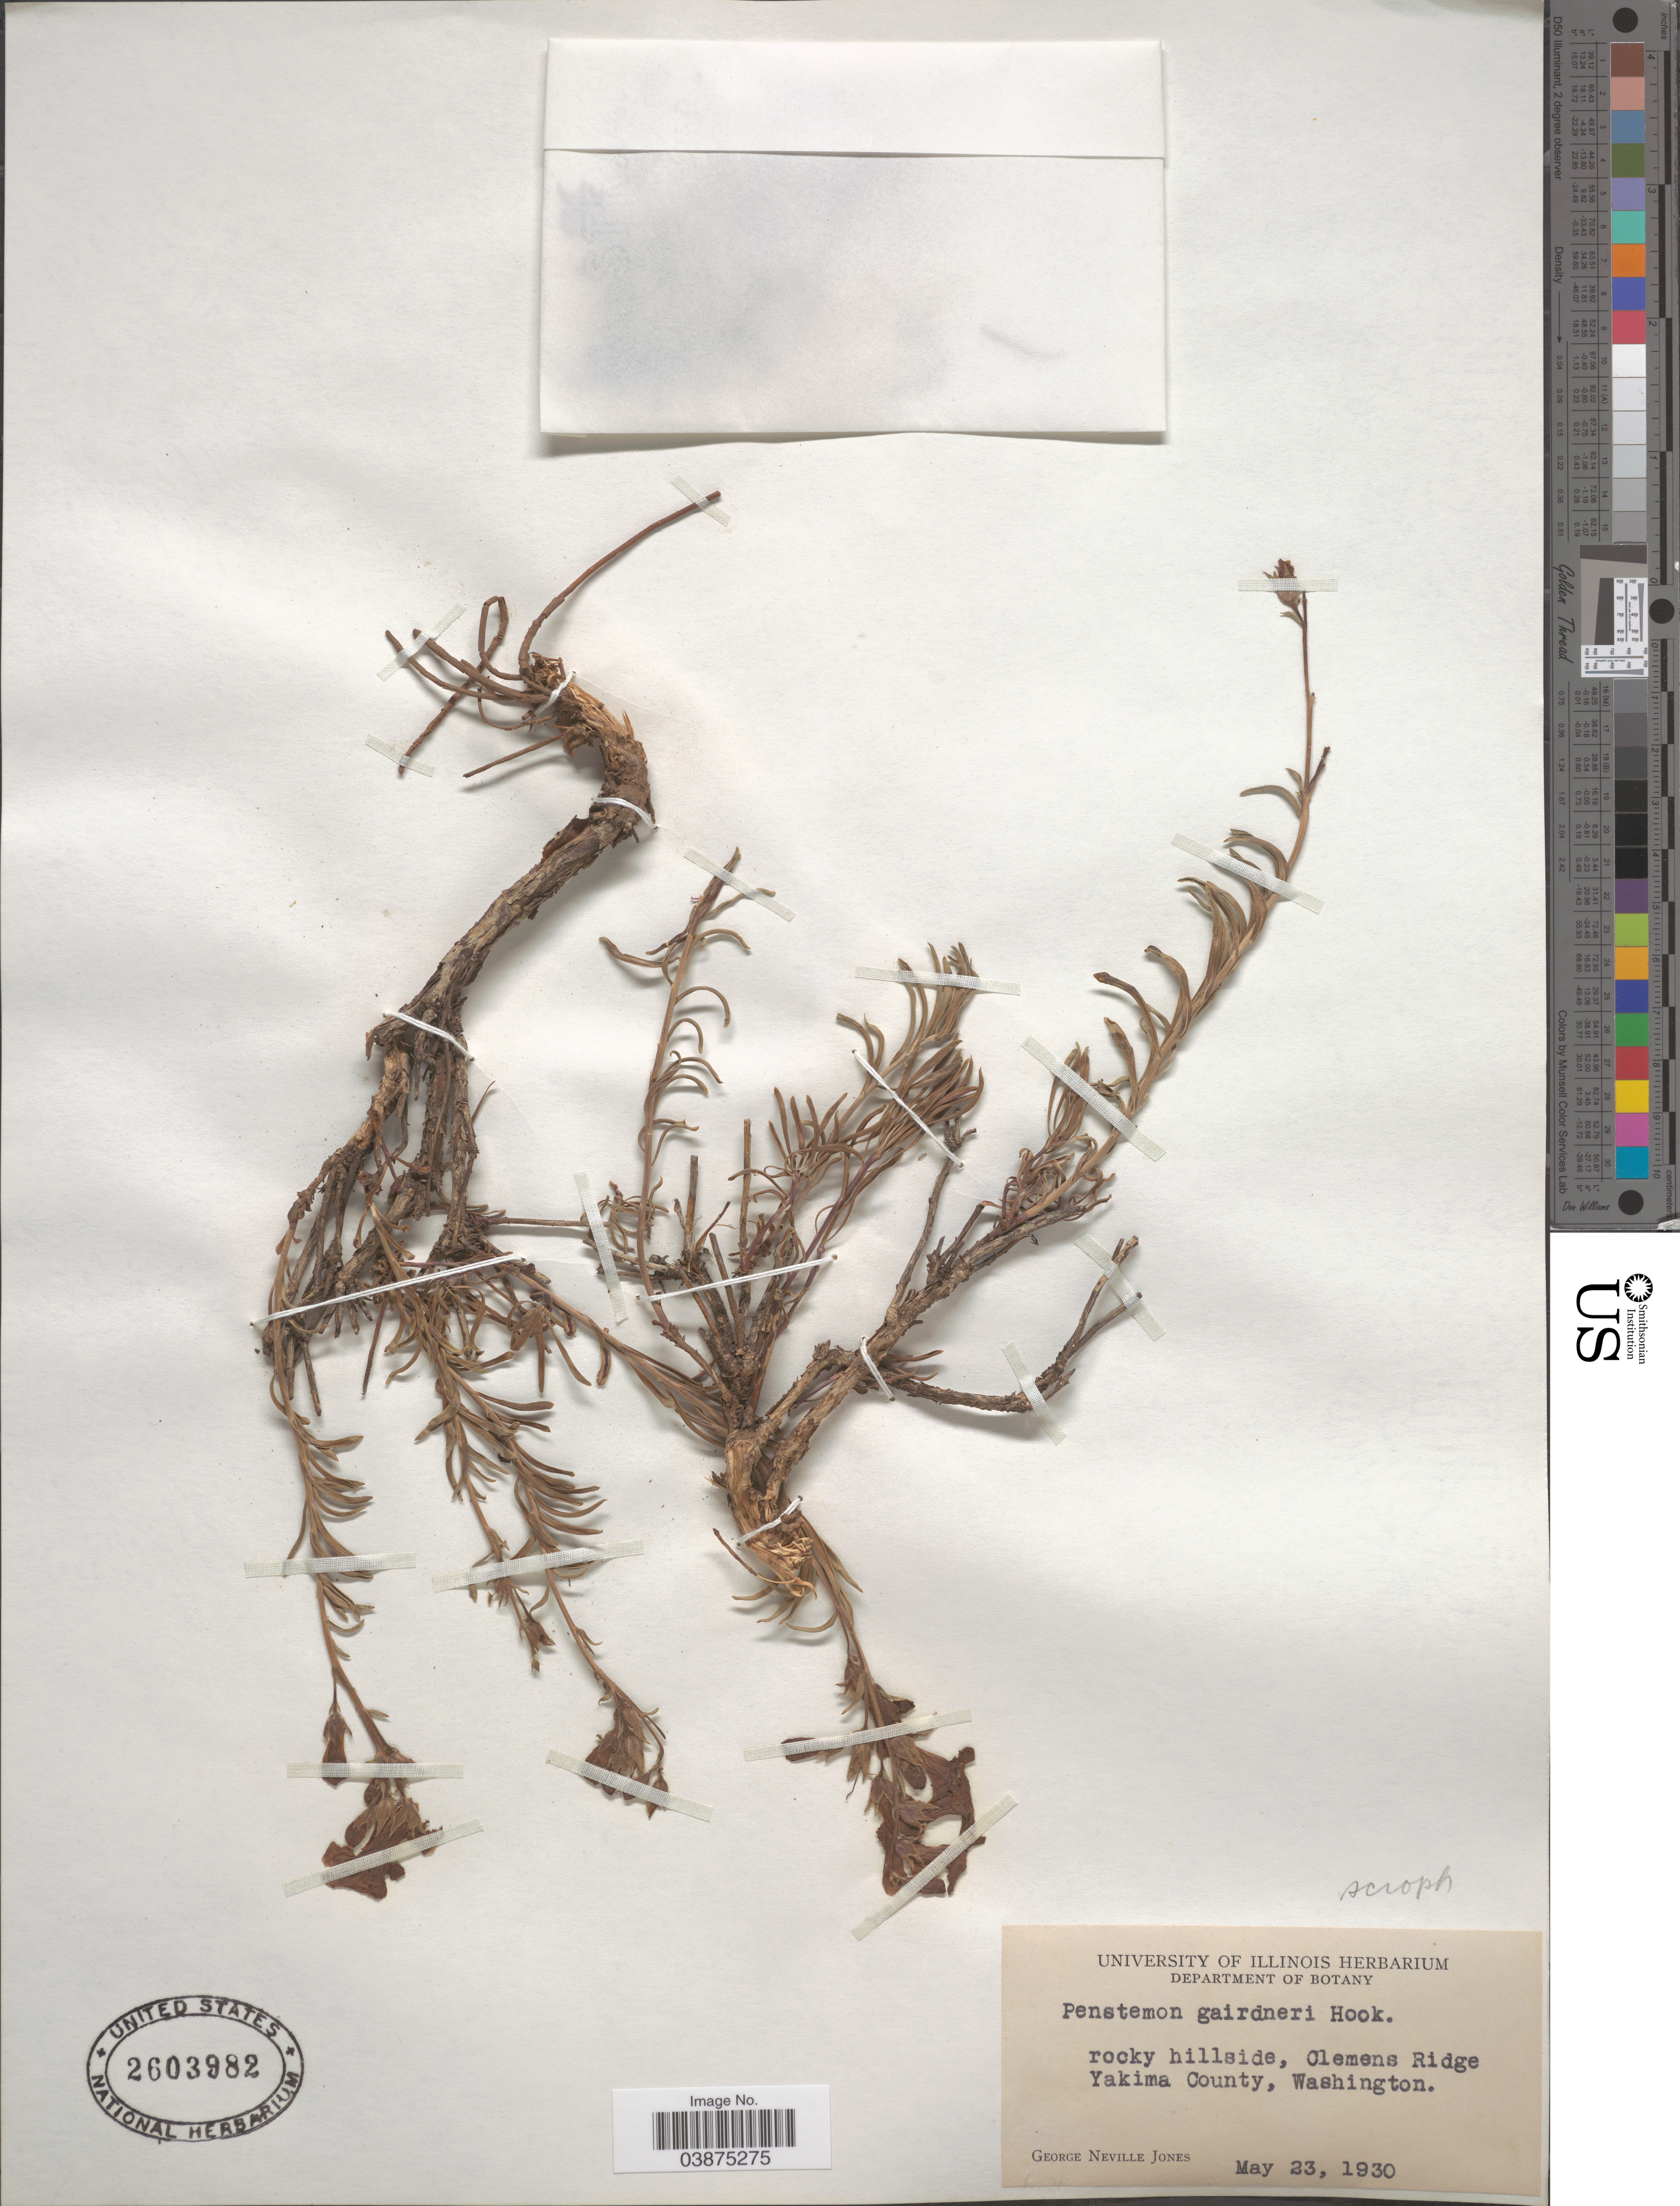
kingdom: Plantae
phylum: Tracheophyta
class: Magnoliopsida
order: Lamiales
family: Plantaginaceae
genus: Penstemon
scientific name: Penstemon gairdneri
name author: Hook.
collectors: G. N. Jones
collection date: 1930-05-23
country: United States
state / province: Washington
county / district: Yakima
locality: Clemens Ridge Yakima County.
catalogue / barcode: US 2603982